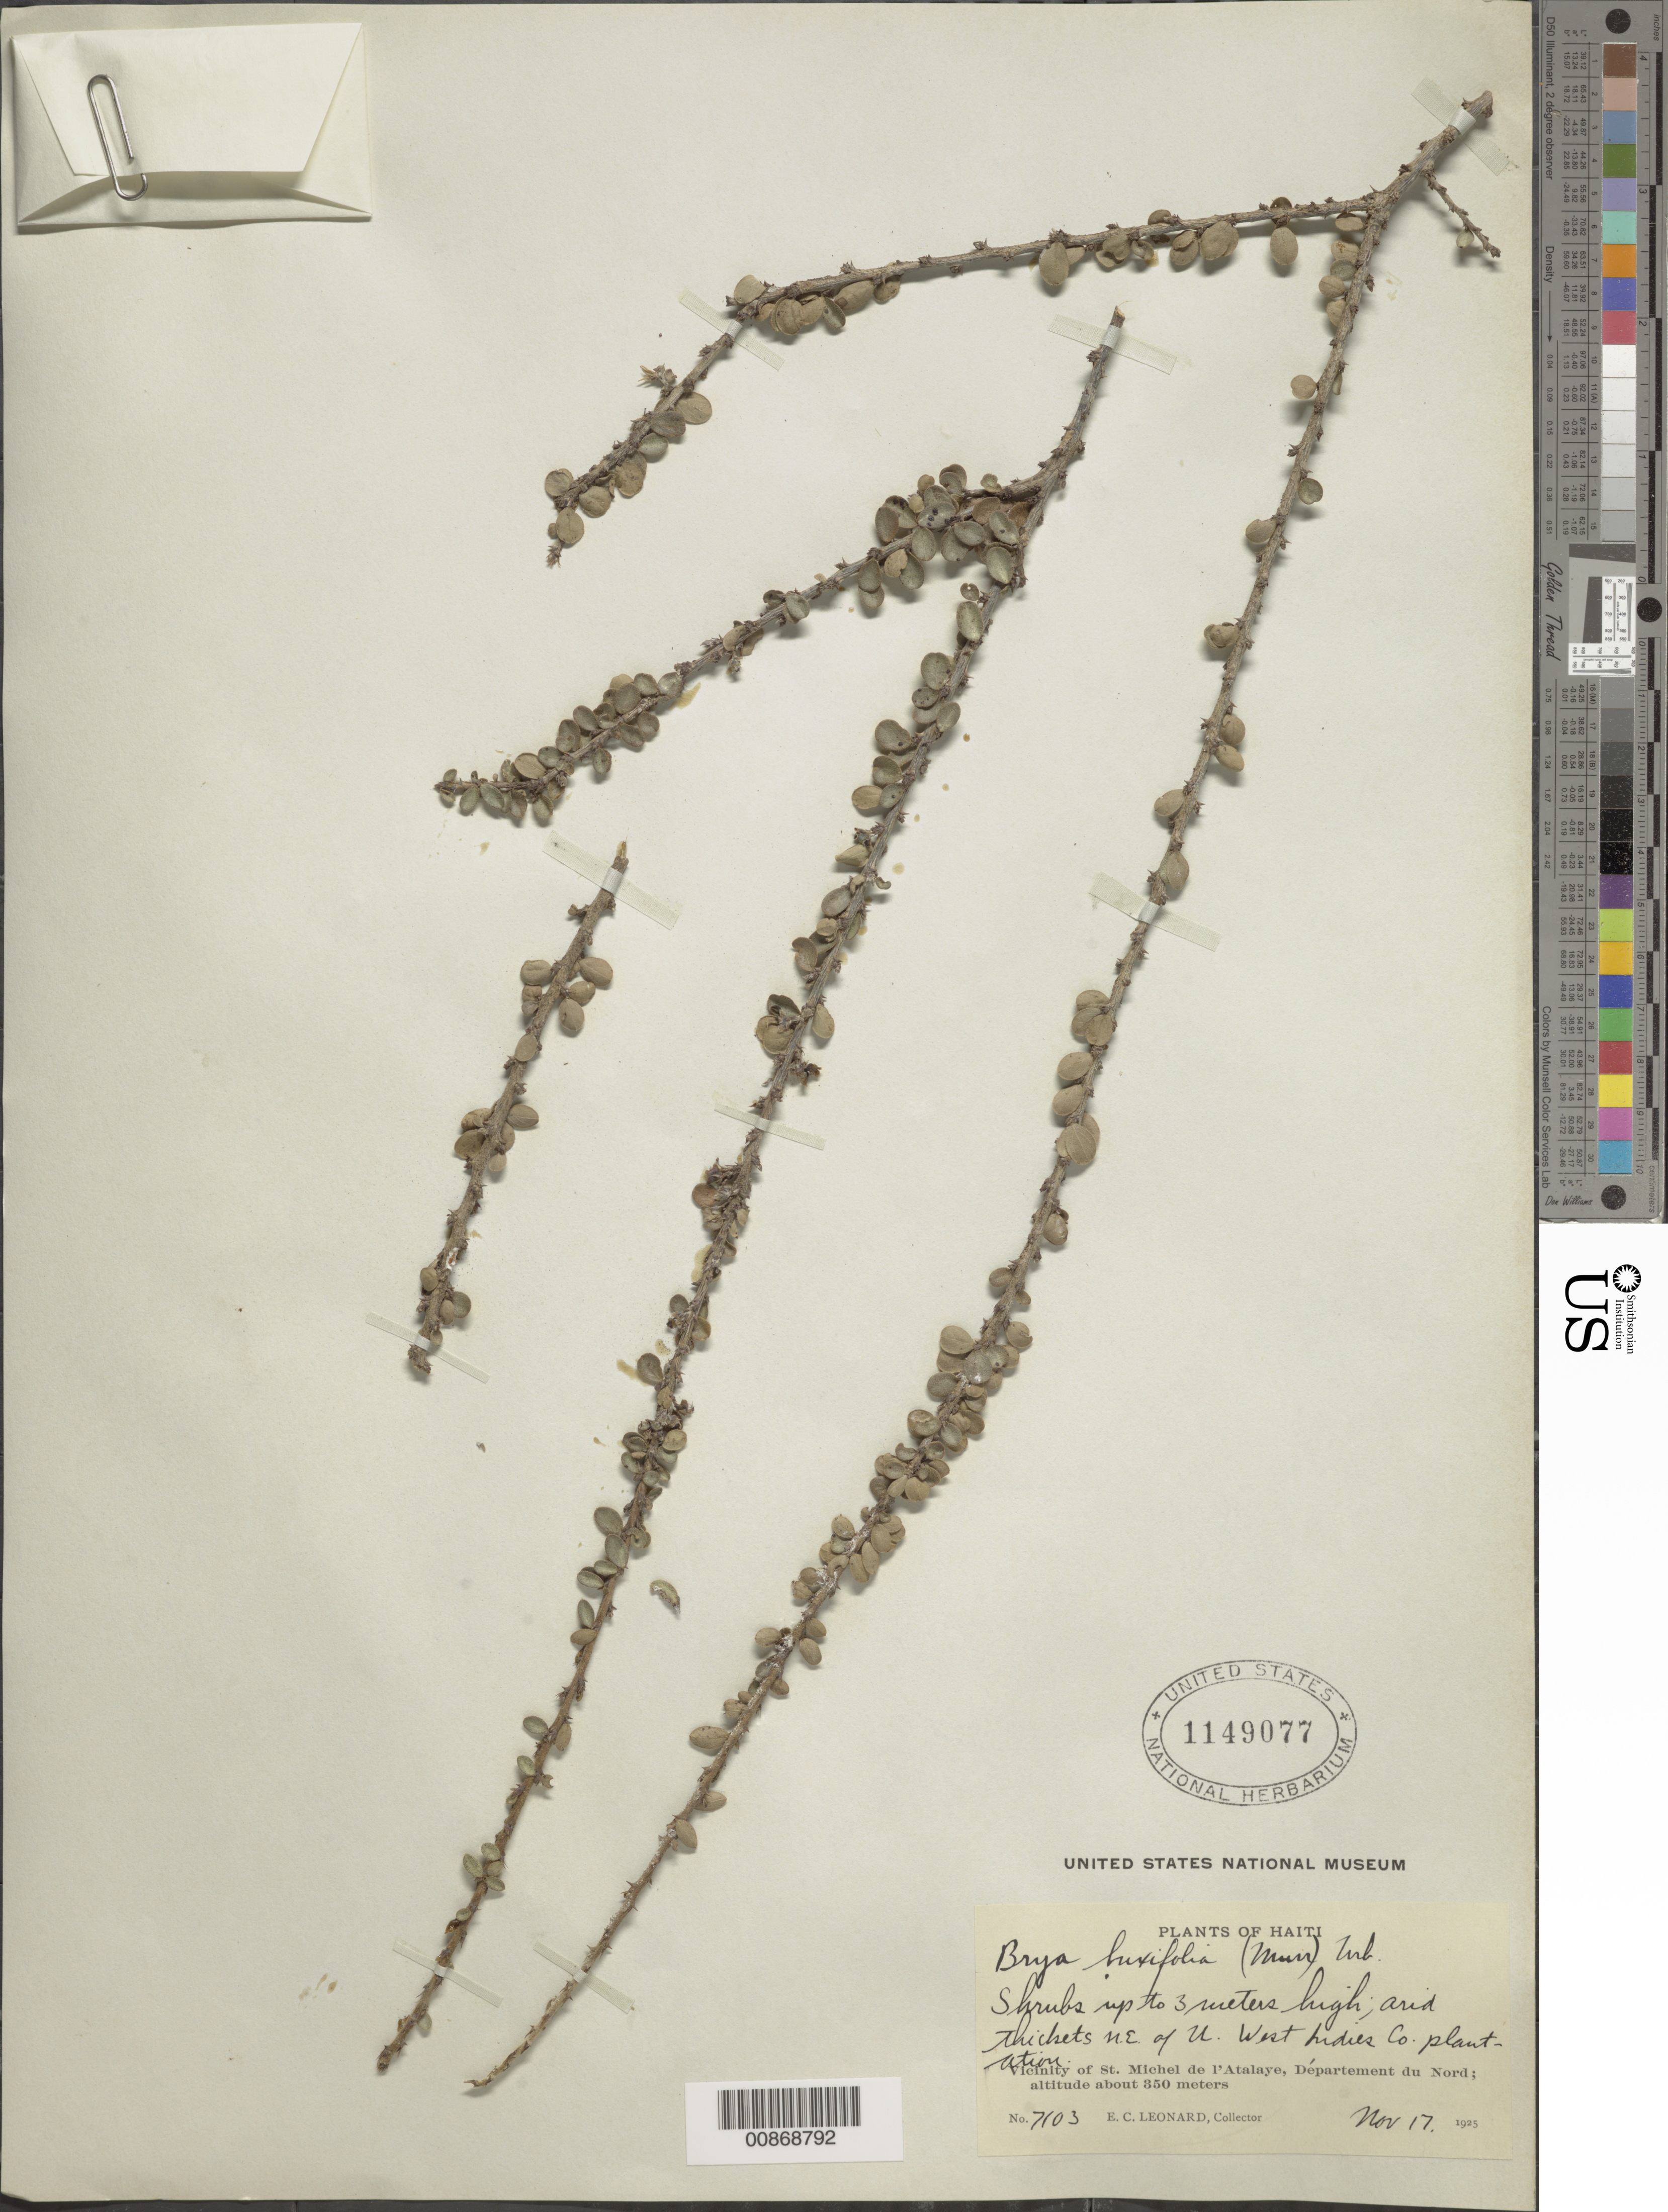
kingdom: Plantae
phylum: Tracheophyta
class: Magnoliopsida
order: Fabales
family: Fabaceae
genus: Brya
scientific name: Brya buxifolia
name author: (Murray) Urb.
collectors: E. C. Leonard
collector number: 7103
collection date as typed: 17 Nov 1925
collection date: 1925-11-17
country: Haiti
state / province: Nord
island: Hispaniola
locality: Vicinity of St. Michel de l'Atalaye. N.E. of U. W.Indies Co. Plantation.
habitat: Arid thickets.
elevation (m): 350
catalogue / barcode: US 1149077